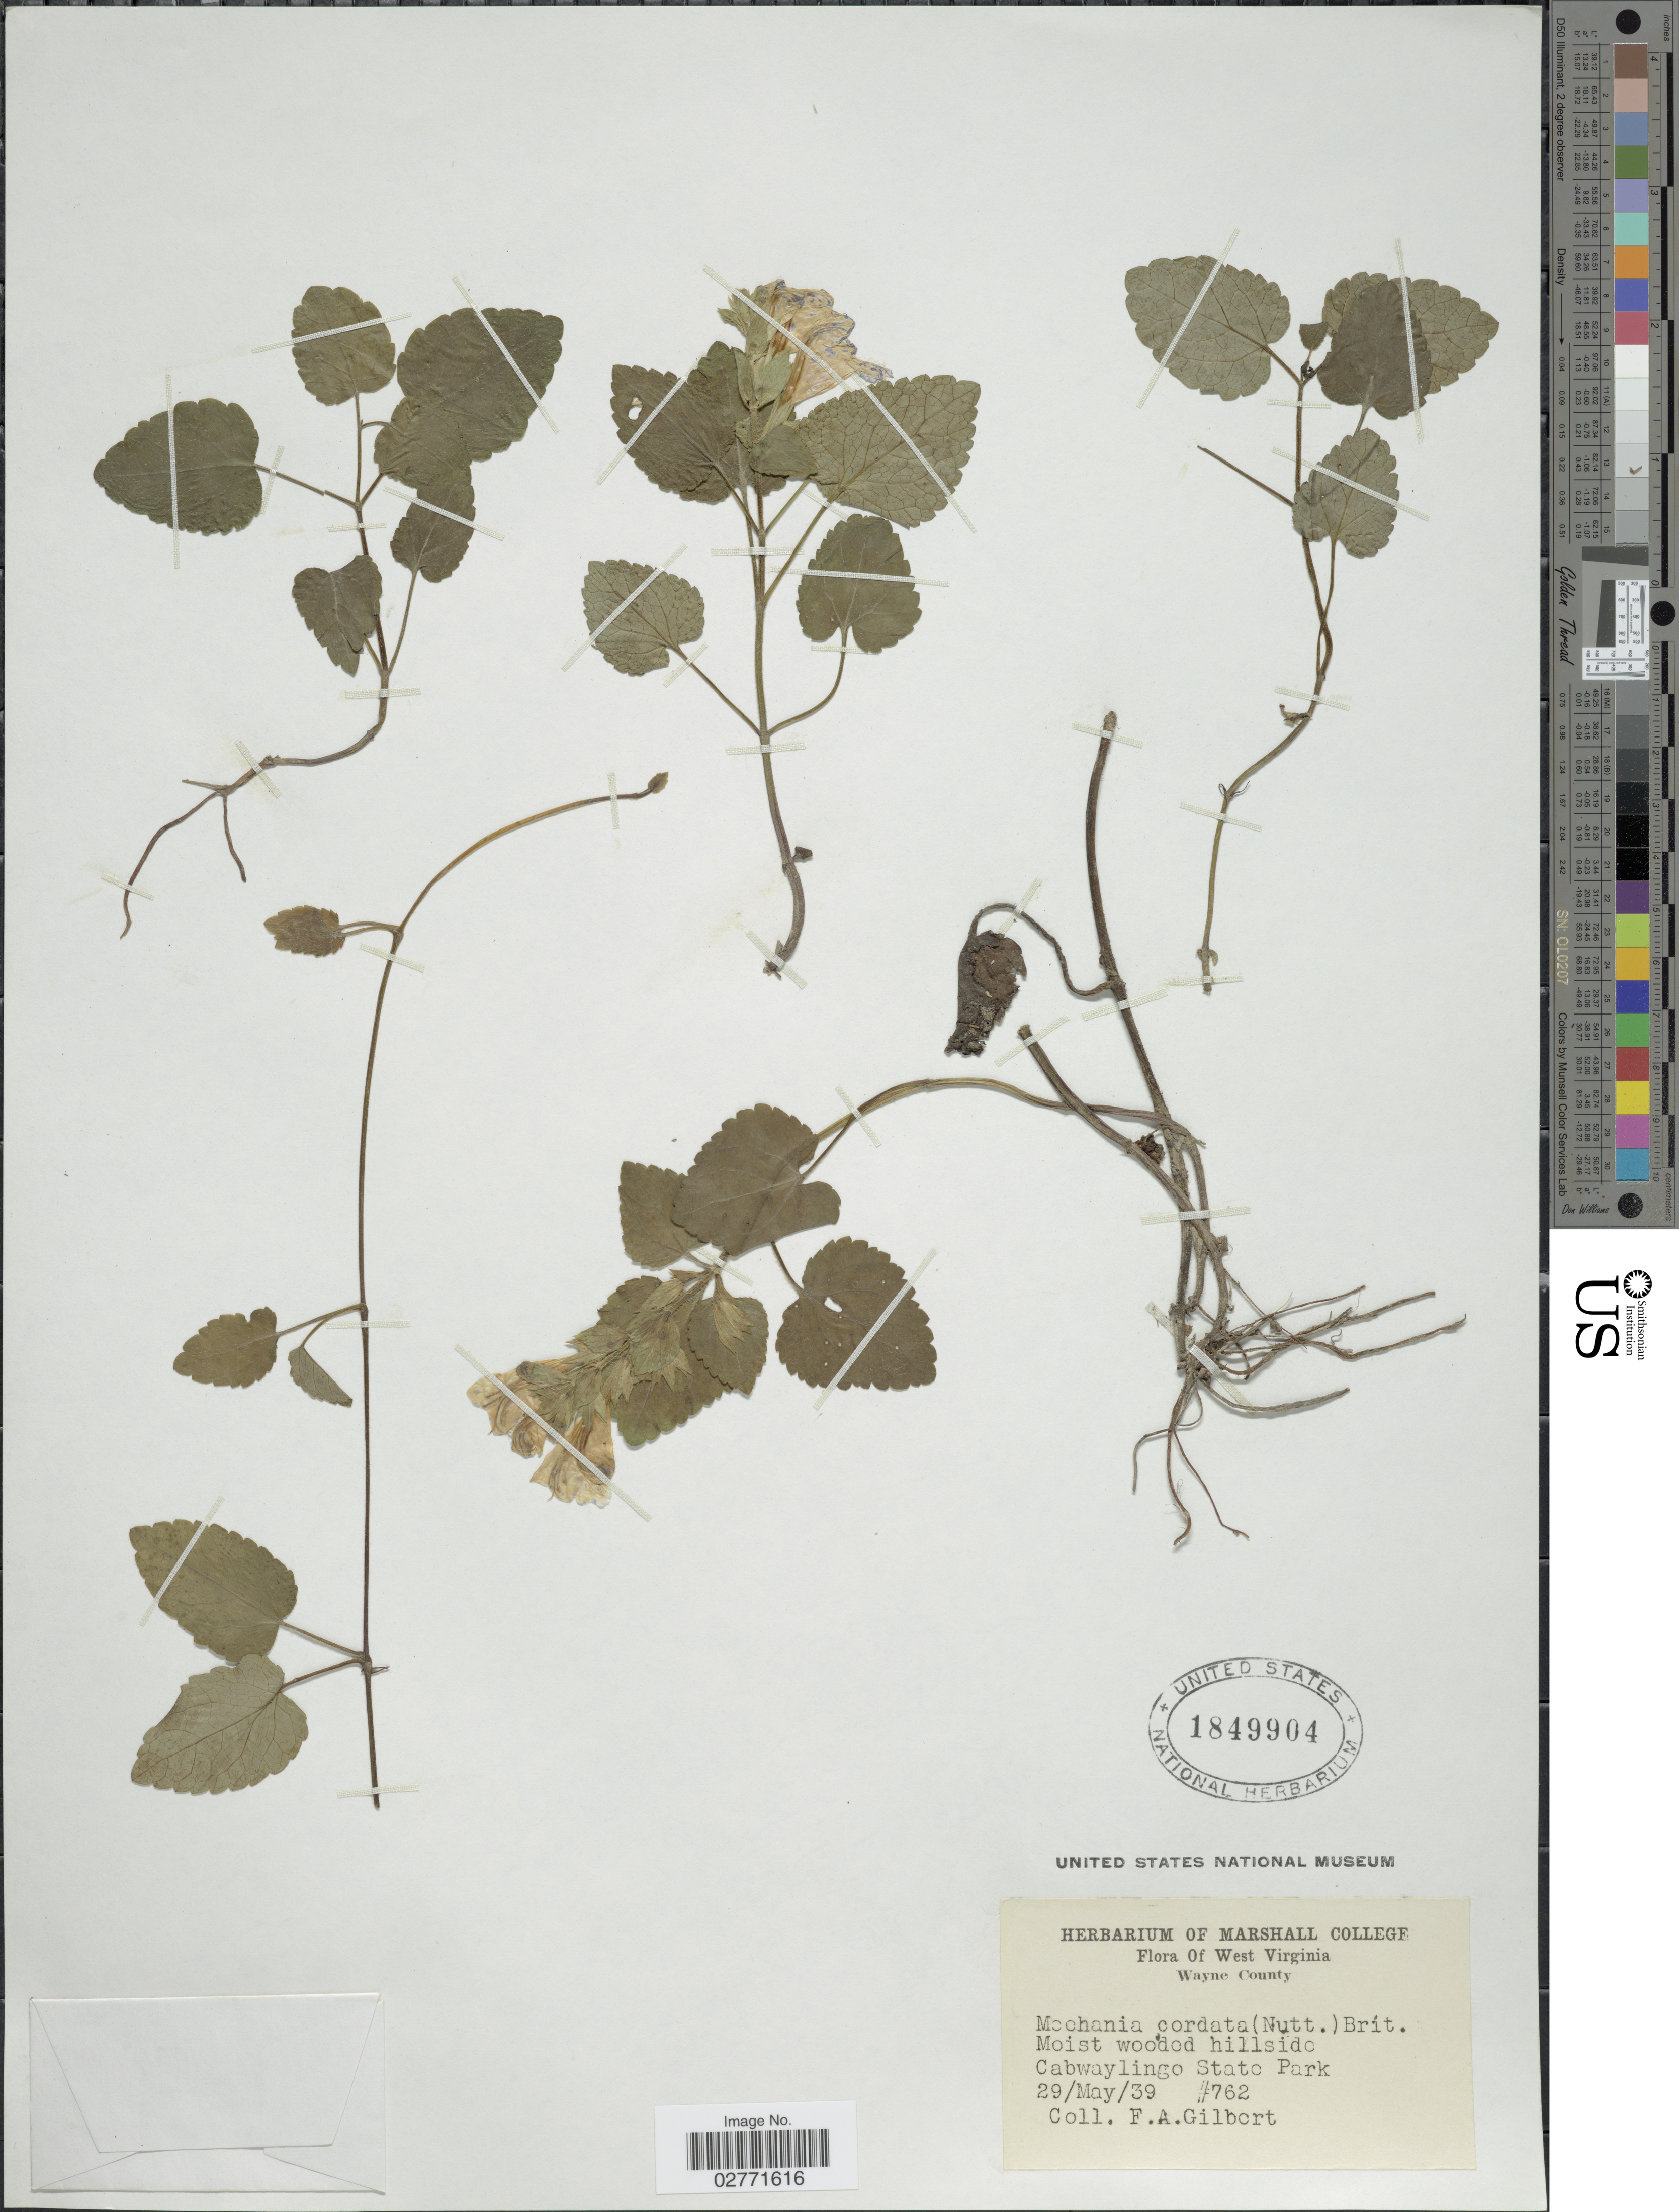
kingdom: Plantae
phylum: Tracheophyta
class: Magnoliopsida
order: Lamiales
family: Lamiaceae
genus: Meehania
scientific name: Meehania cordata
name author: (Nutt.) Britton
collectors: F. A. Gilbert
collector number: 762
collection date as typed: Transcribed d/m/y: 29/5/39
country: United States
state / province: West Virginia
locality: Moist wooded hillside Cabwaylingo State Park.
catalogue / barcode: US 1849904